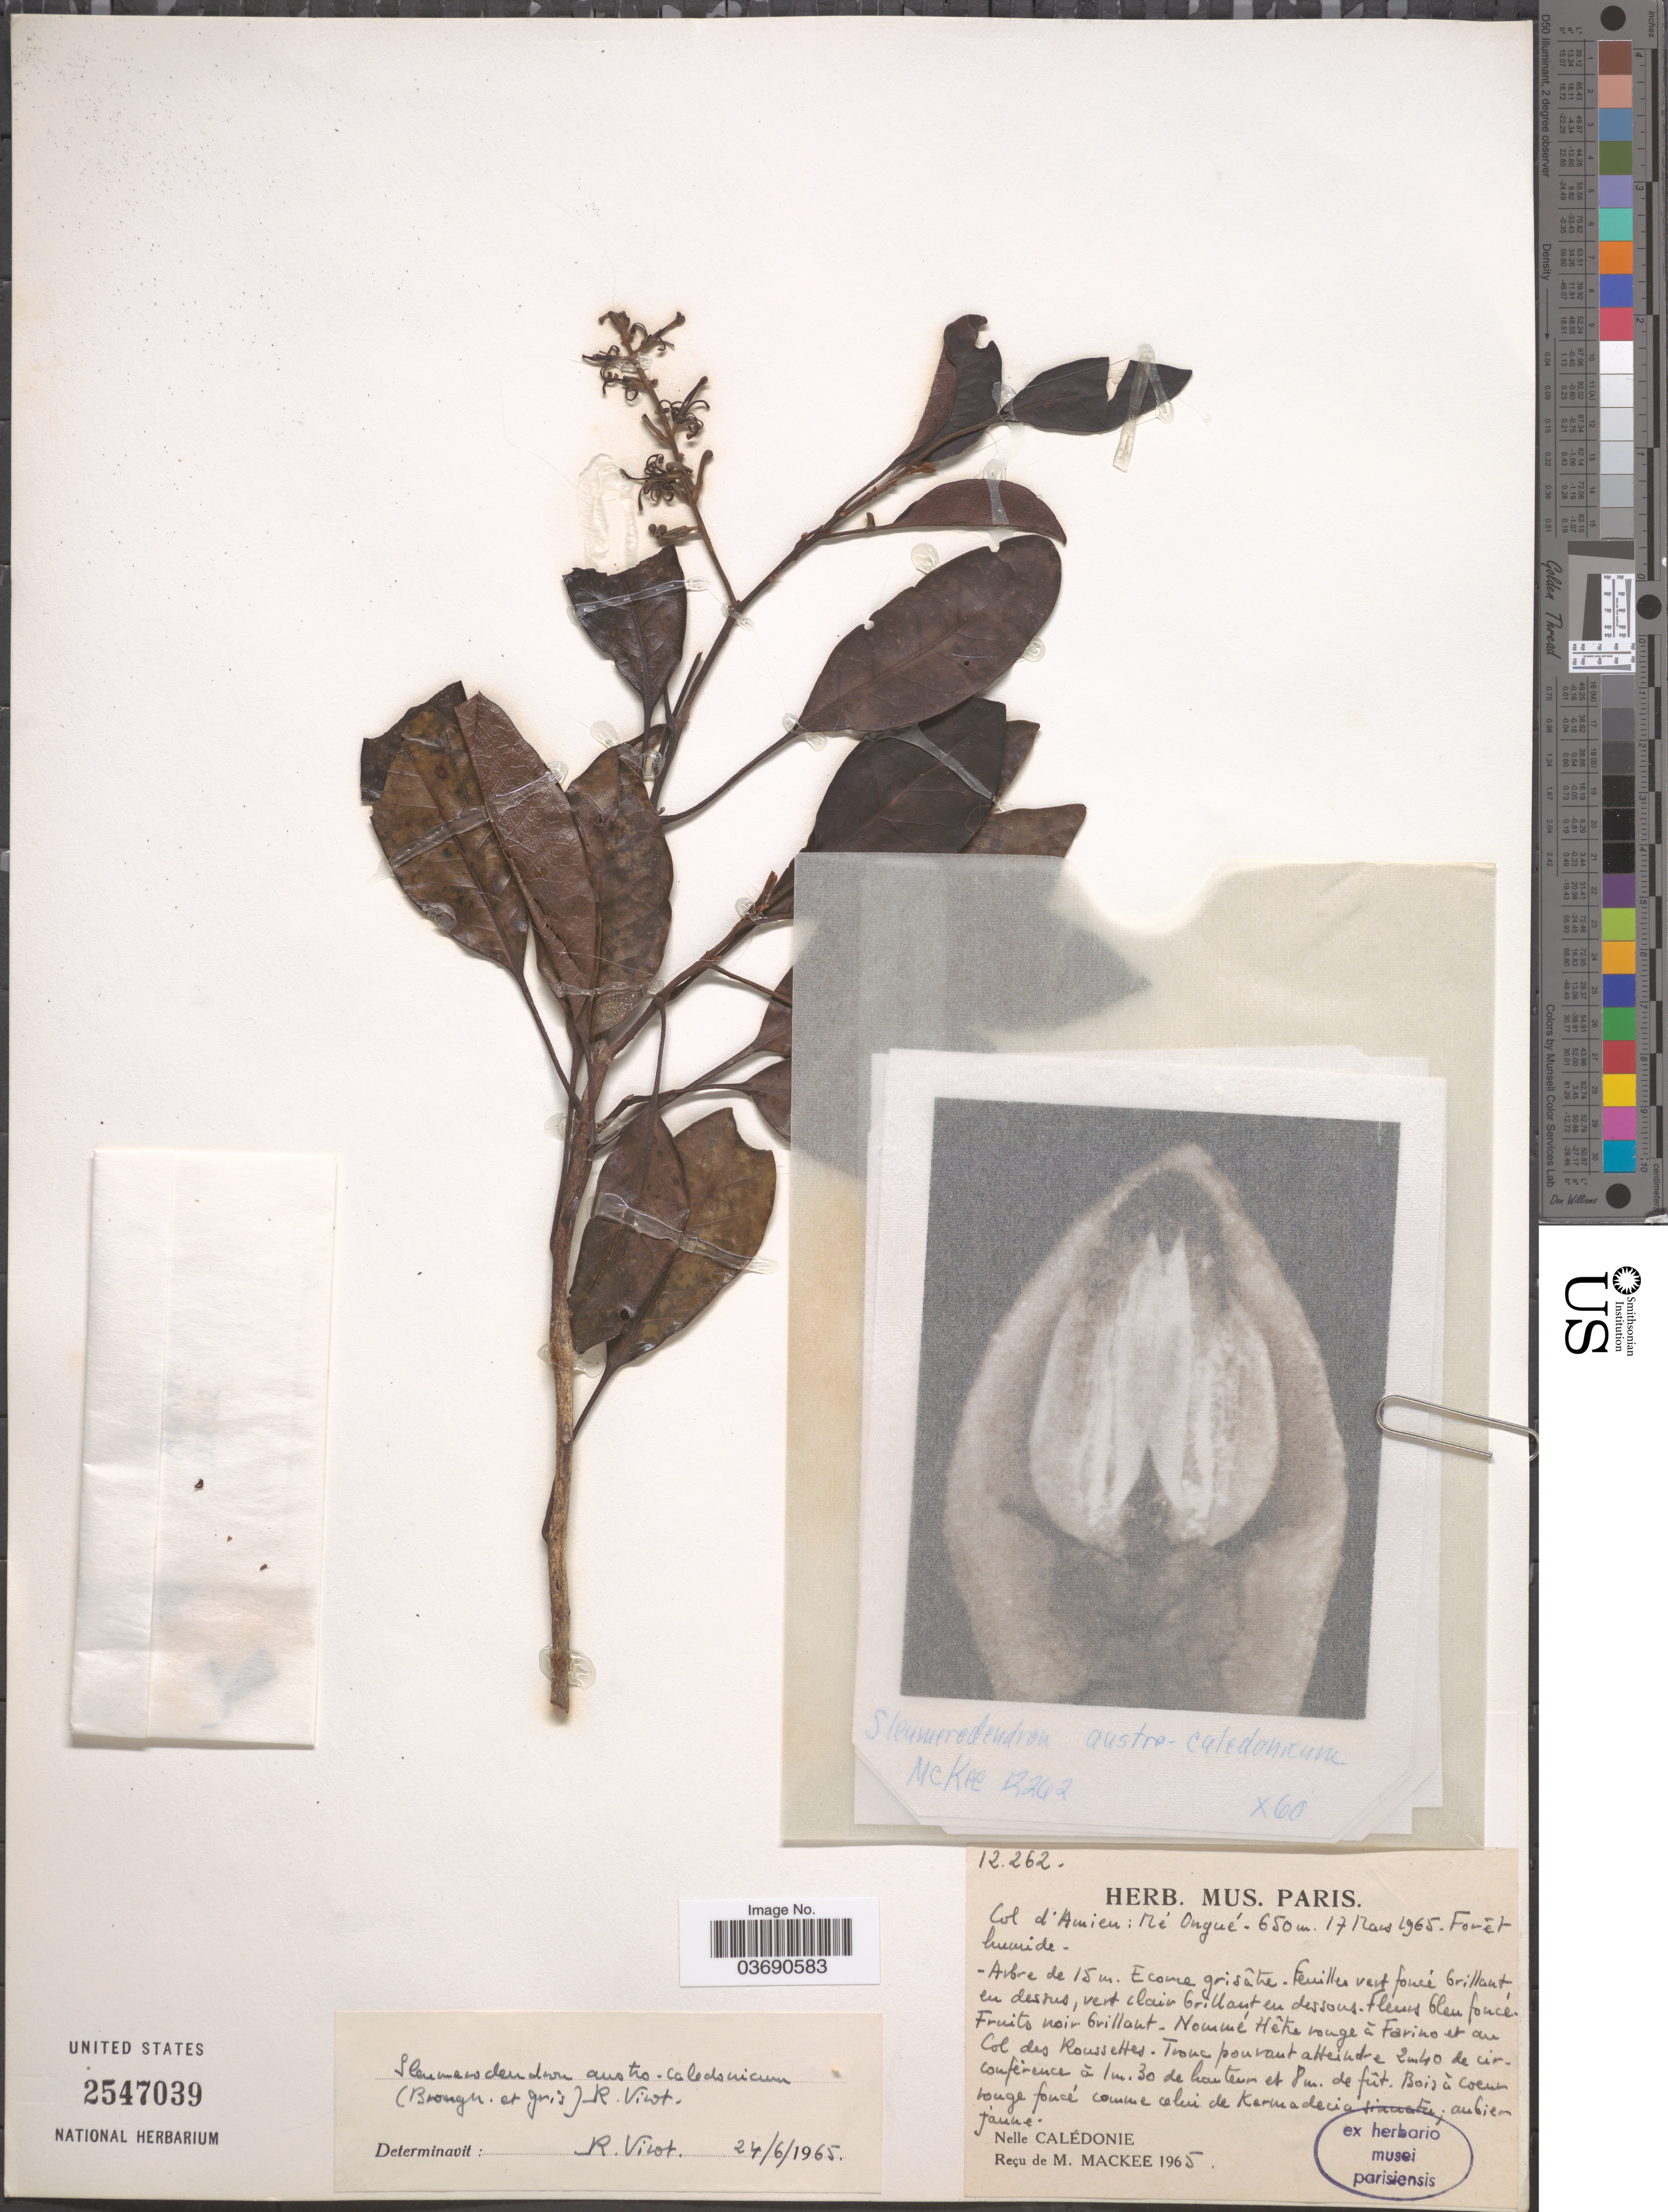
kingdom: Plantae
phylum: Tracheophyta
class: Magnoliopsida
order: Proteales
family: Proteaceae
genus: Sleumerodendron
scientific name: Sleumerodendron austro-caledonicum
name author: (Brongn.) R. Virot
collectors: M. Mackee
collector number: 12262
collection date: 1965-03-17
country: New Caledonia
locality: Amieu: Mé Ongué.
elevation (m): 650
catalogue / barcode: US 2547039